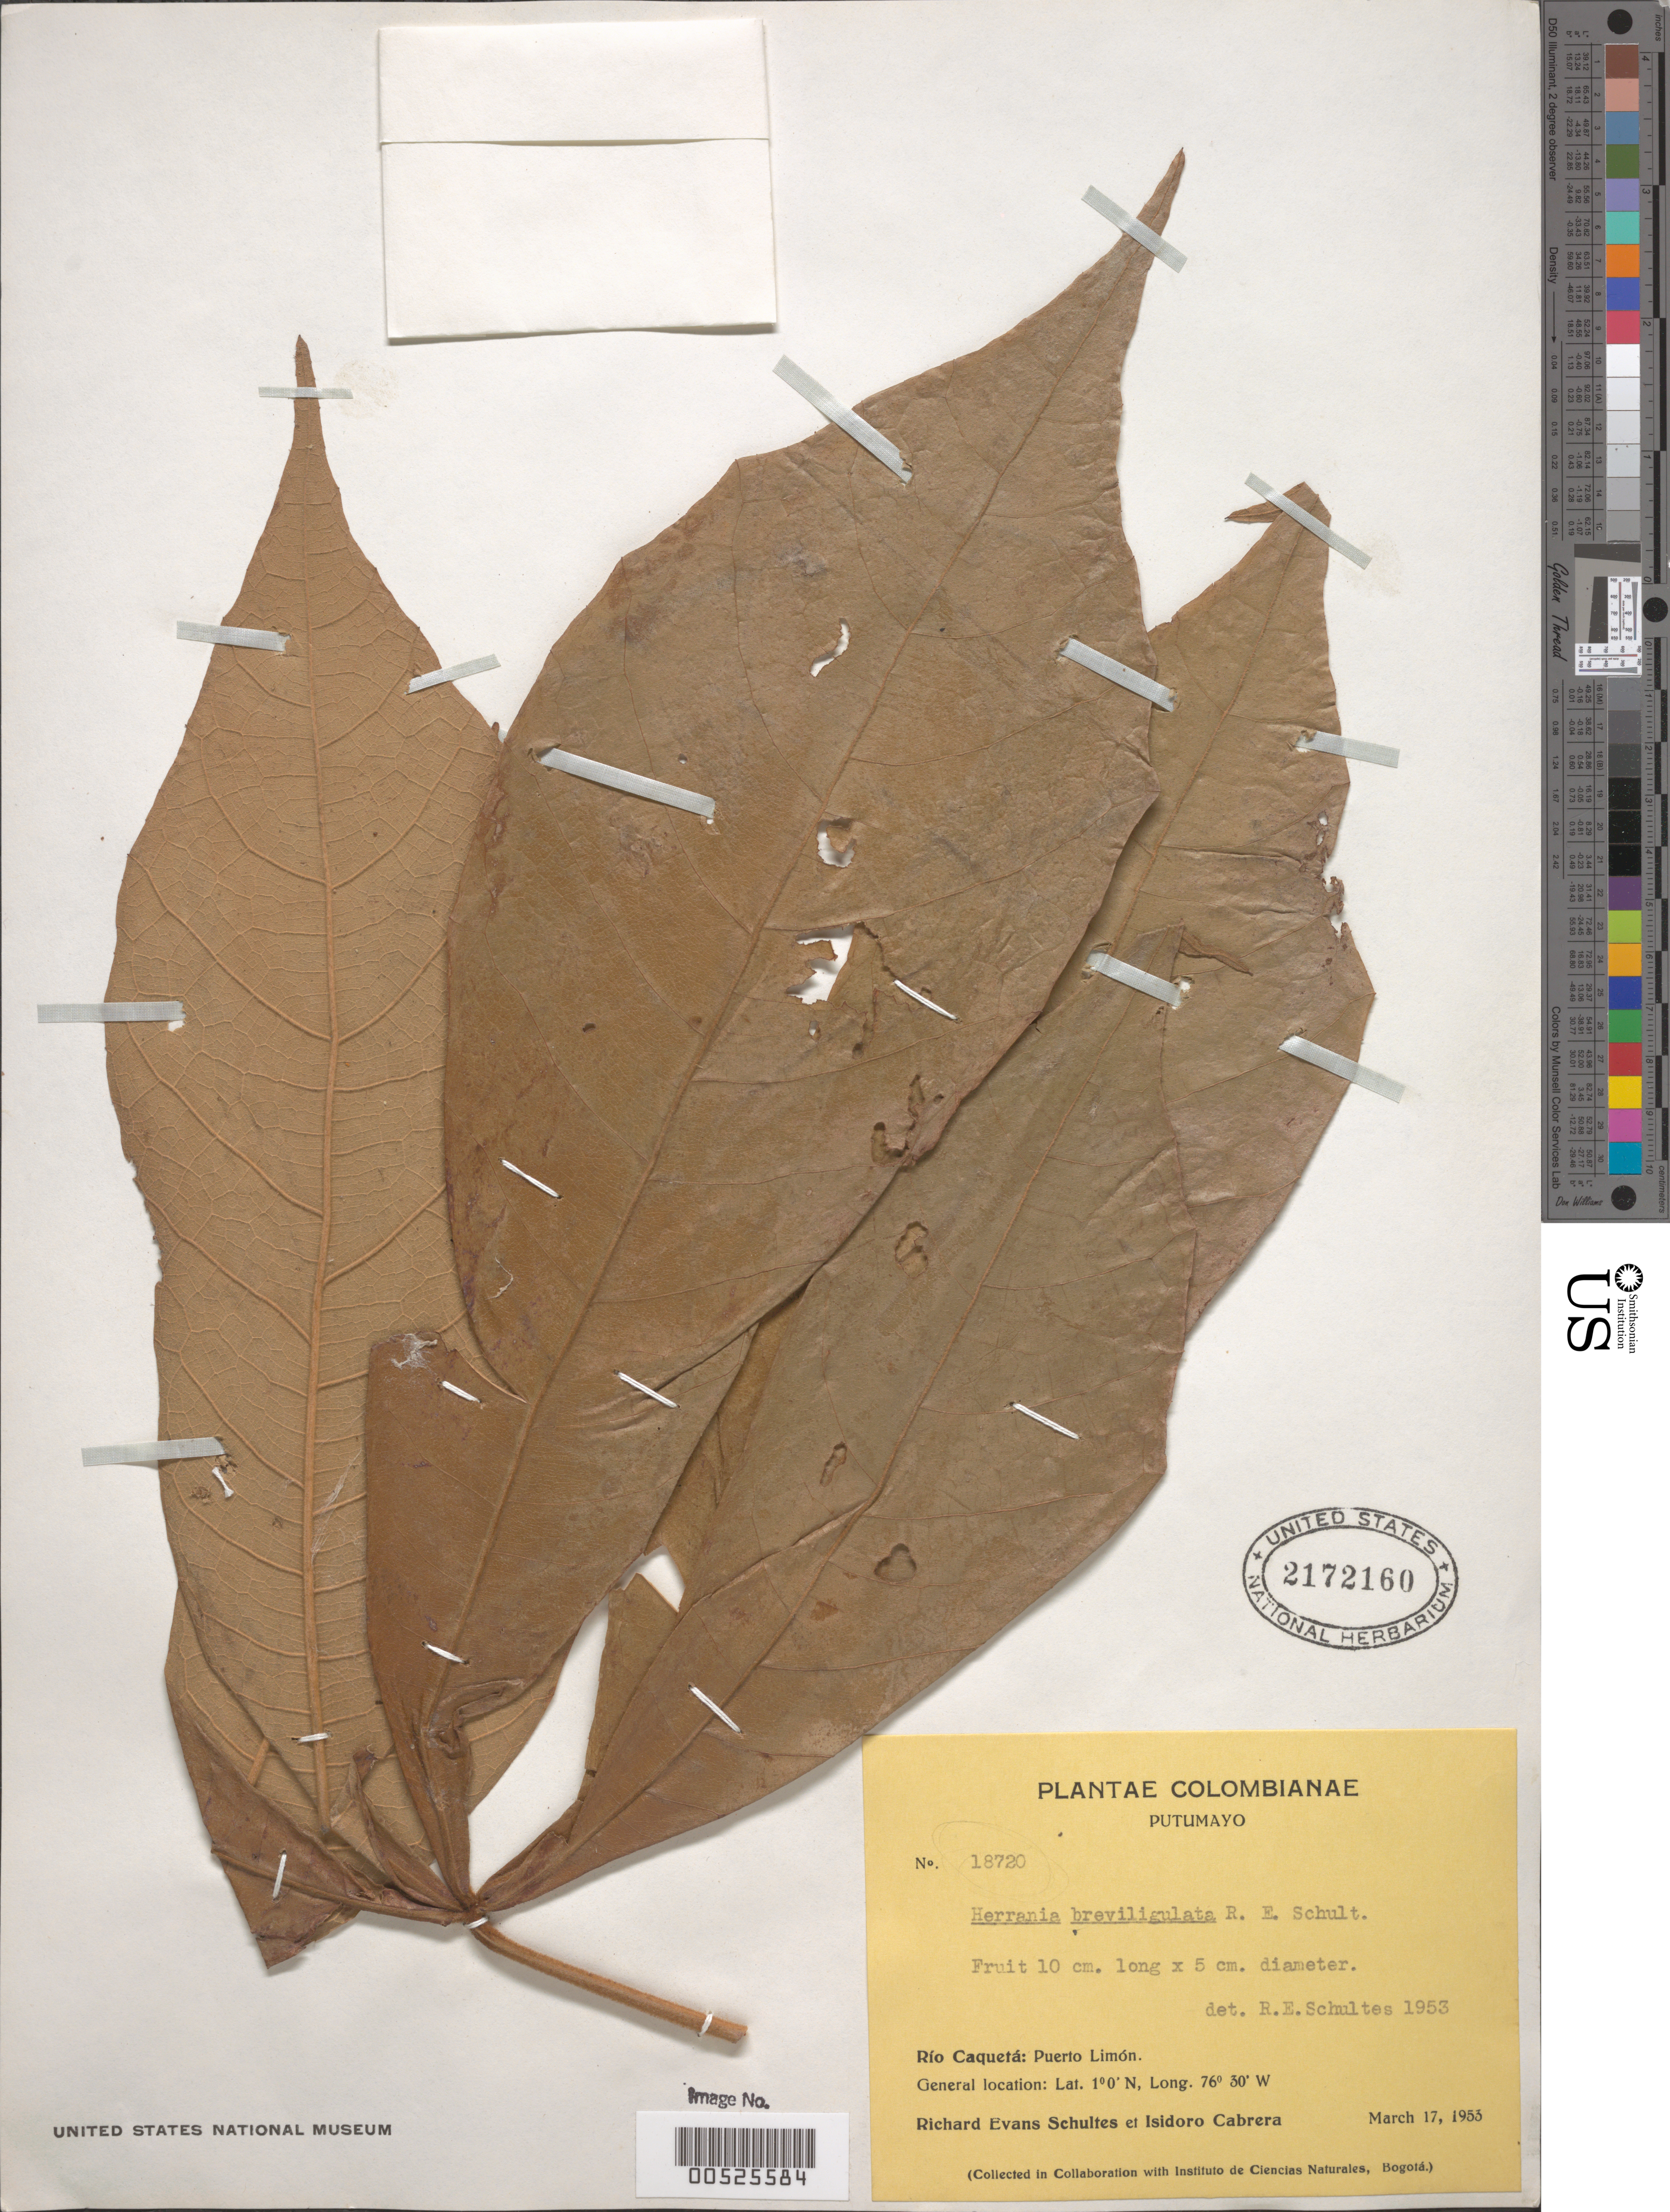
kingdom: Plantae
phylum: Tracheophyta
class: Magnoliopsida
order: Malvales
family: Malvaceae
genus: Theobroma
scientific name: Theobroma breviligulatum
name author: (R.E. Schult.) Colli-Silva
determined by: Dorr, L. J., (BOT), Smithsonian Institution - National Museum of Natural History (UNITED STATES)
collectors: R. E. Schultes & I. Cabrera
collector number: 18720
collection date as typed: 17 Mar 1953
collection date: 1953-03-17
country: Colombia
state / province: Putumayo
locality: Río Caquetá; Puerto Limón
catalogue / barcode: US 2172160